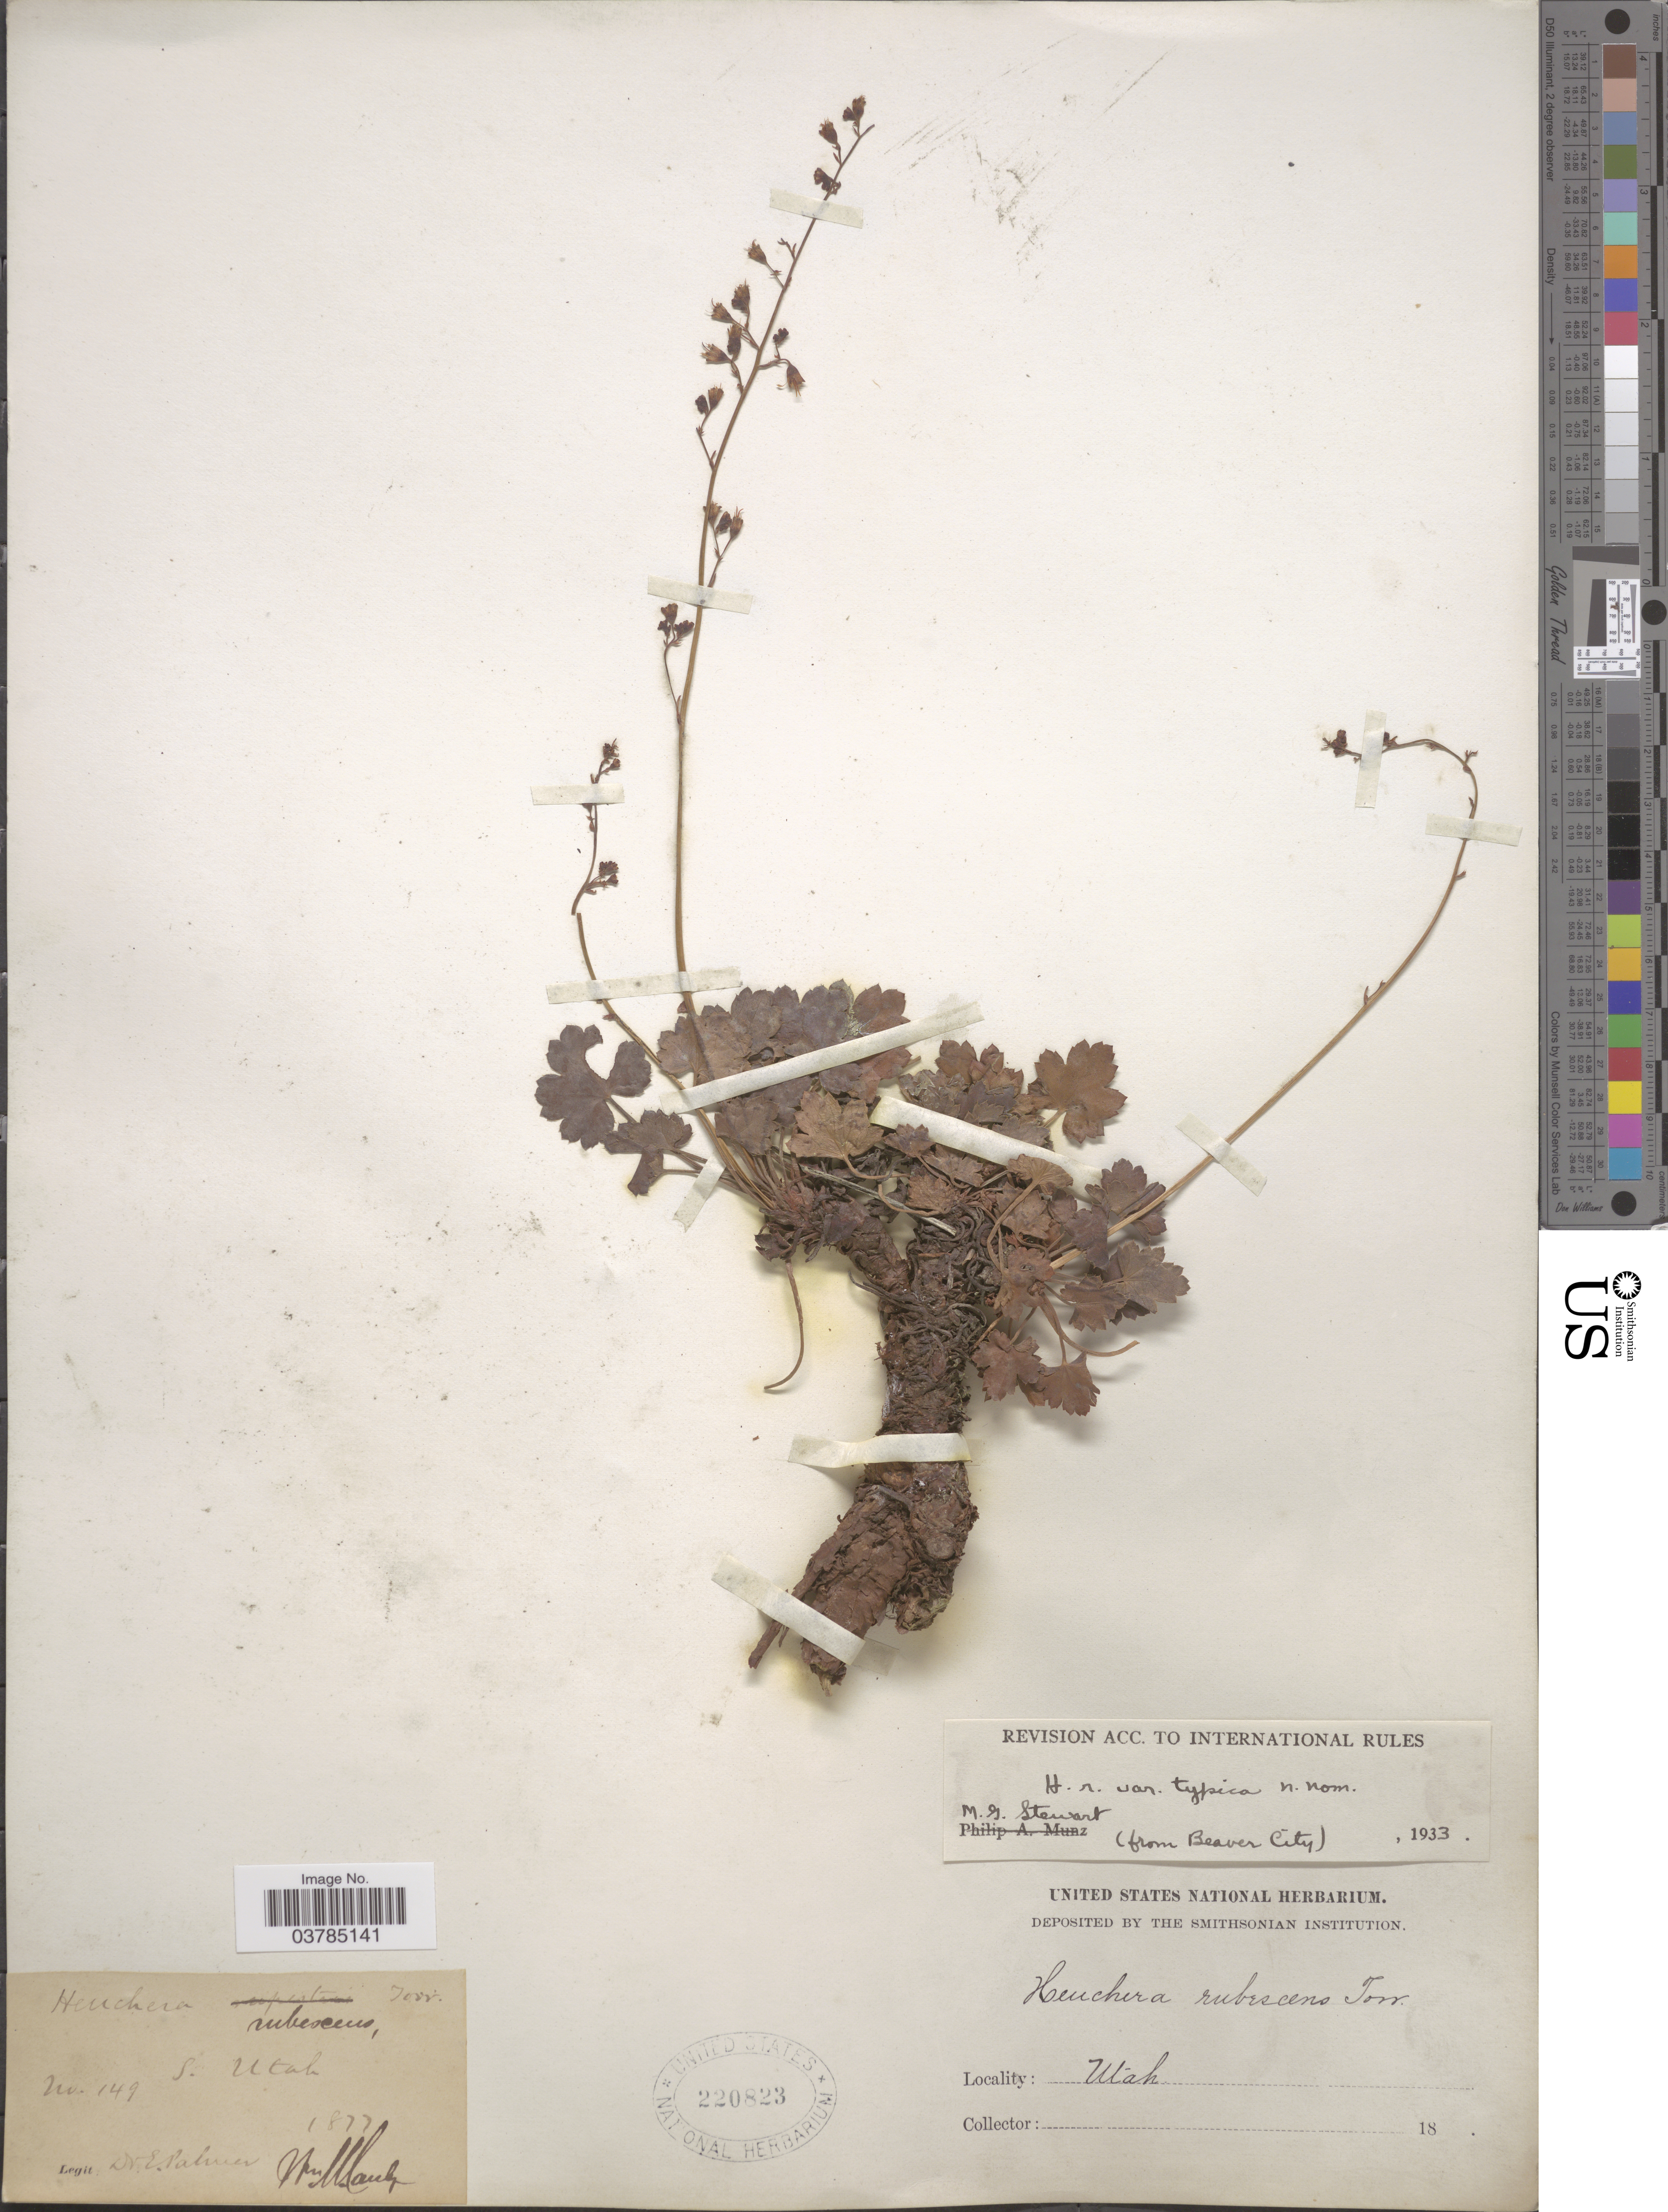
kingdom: Plantae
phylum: Tracheophyta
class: Magnoliopsida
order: Saxifragales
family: Saxifragaceae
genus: Heuchera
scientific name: Heuchera rubescens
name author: Torr.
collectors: E. Palmer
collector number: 149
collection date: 1877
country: United States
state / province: Utah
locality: S. Utah.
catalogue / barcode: US 220823